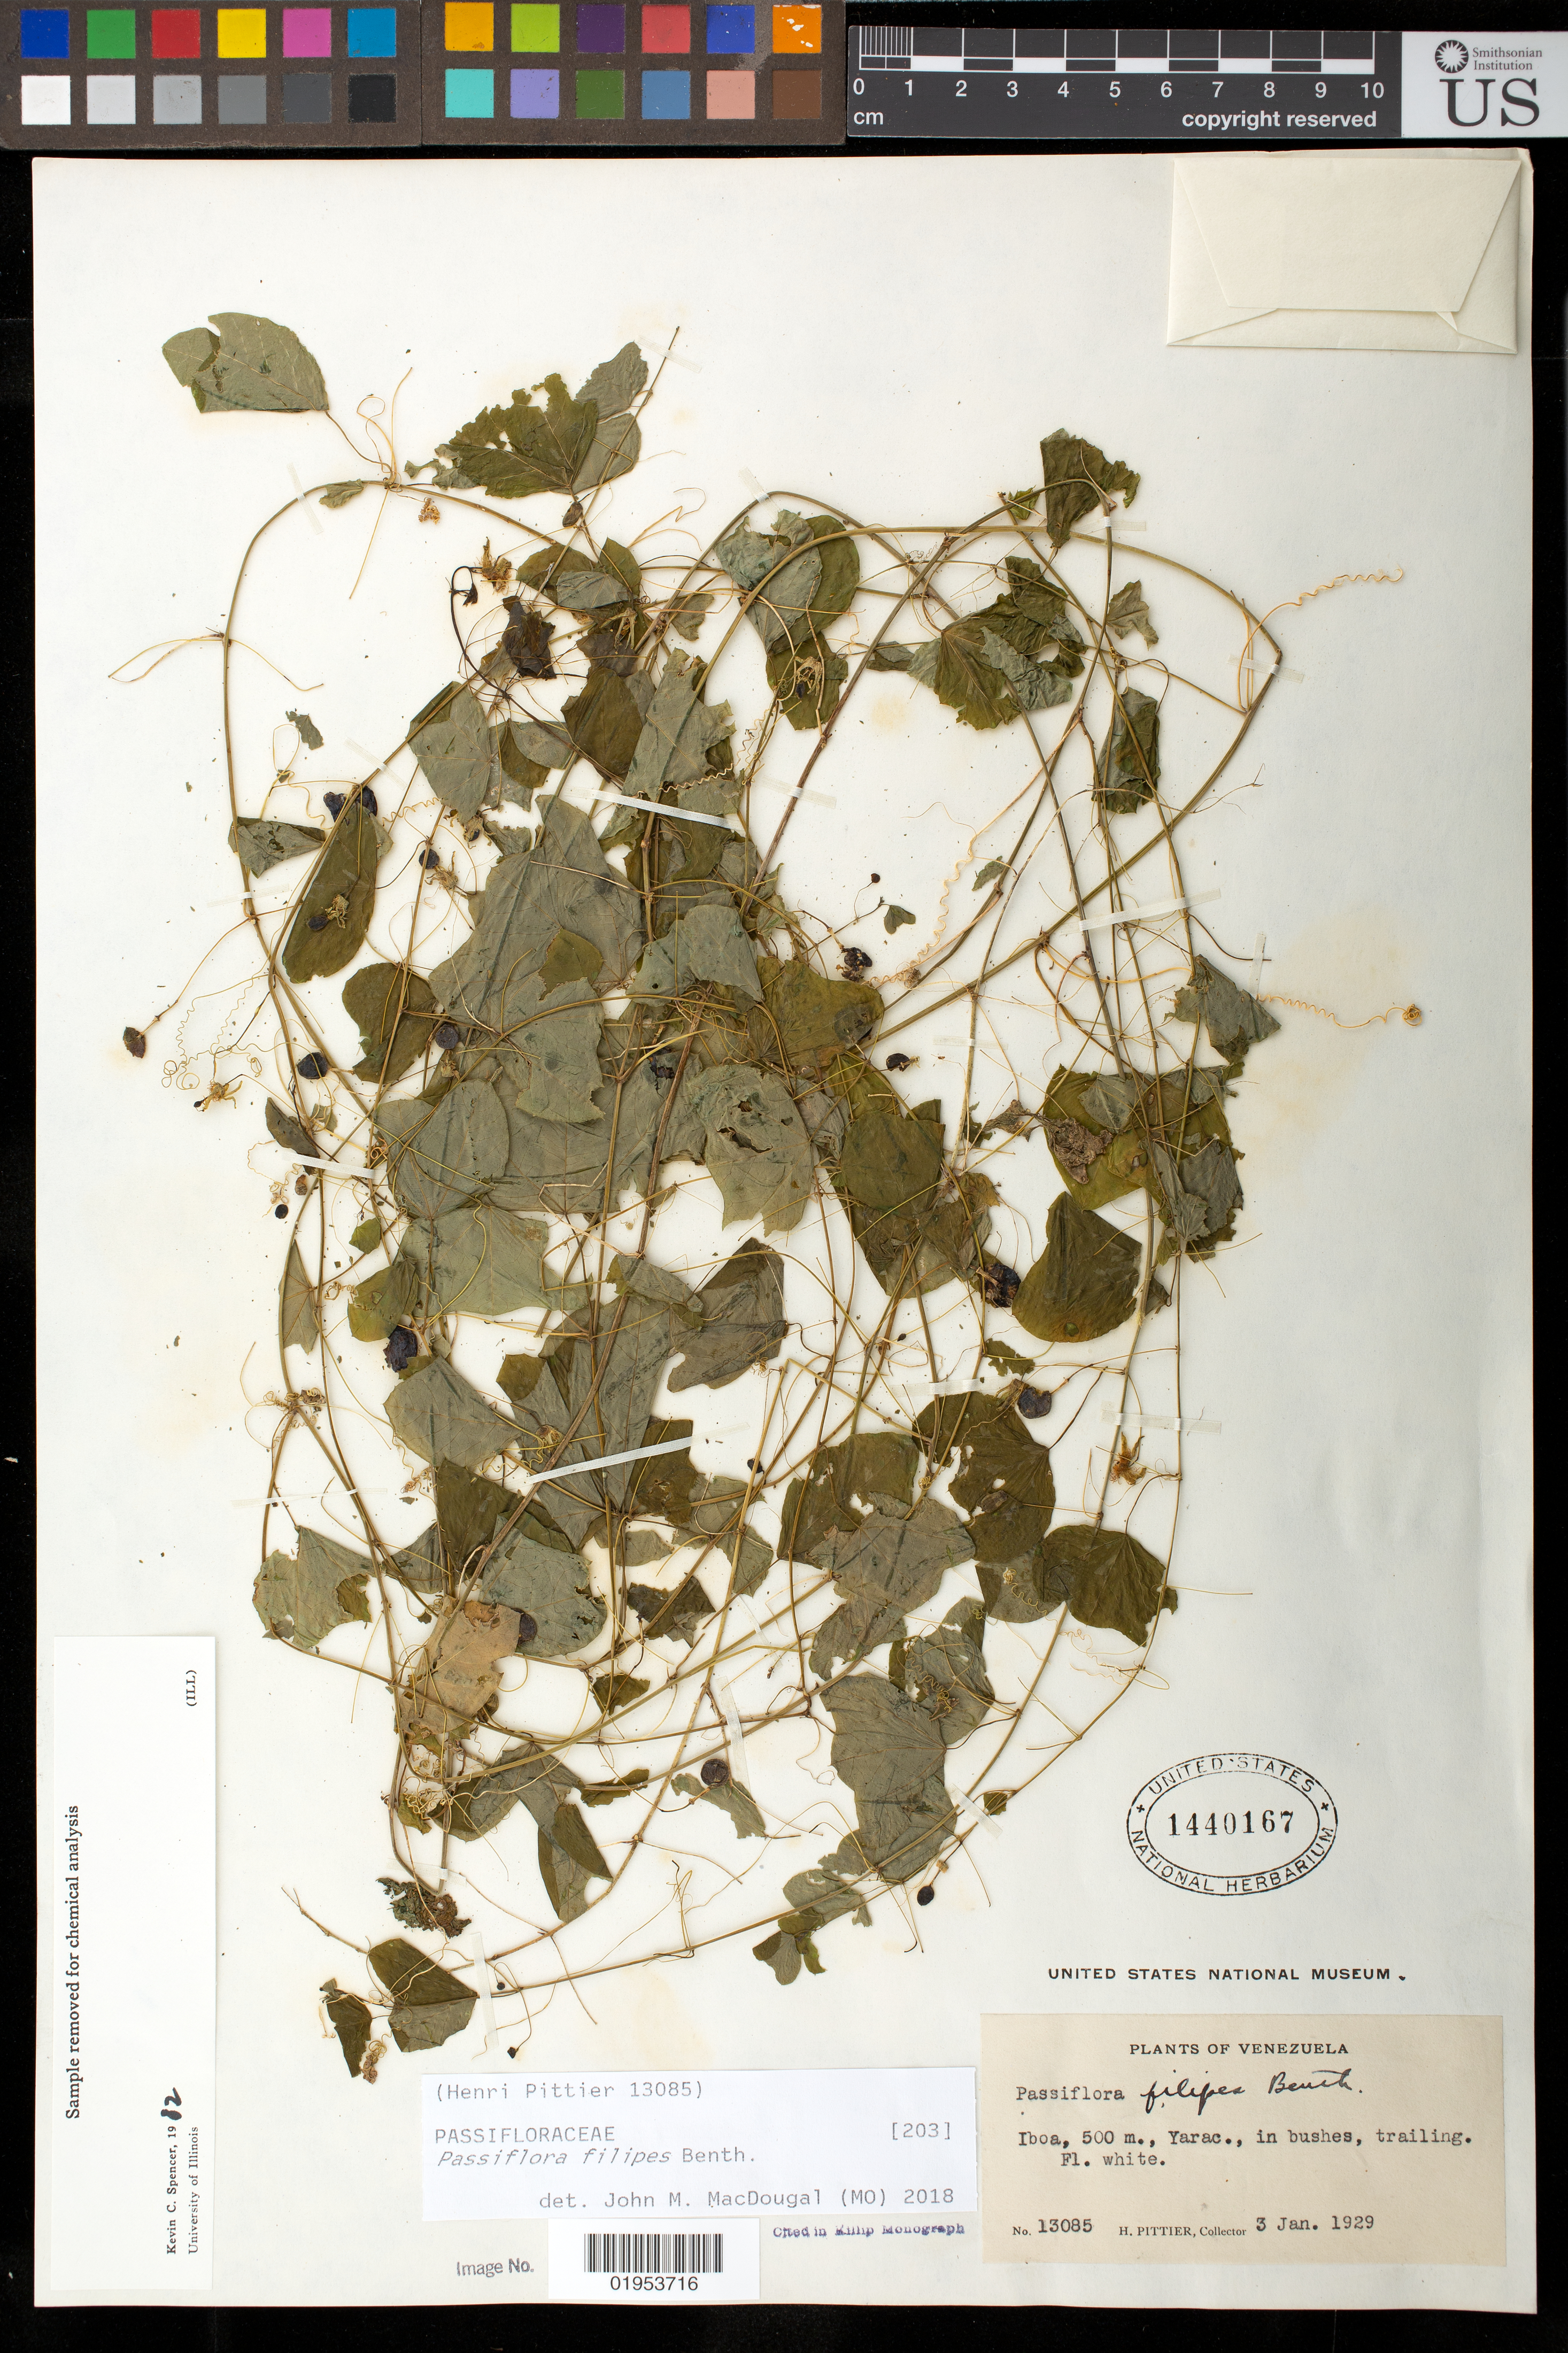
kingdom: Plantae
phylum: Tracheophyta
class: Magnoliopsida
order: Malpighiales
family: Passifloraceae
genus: Passiflora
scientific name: Passiflora filipes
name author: Benth.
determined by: MacDougal, John M.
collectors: H. F. Pittier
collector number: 13085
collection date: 1929-01-03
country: Venezuela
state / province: Yaracuy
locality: Iboa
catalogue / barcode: US 1440167